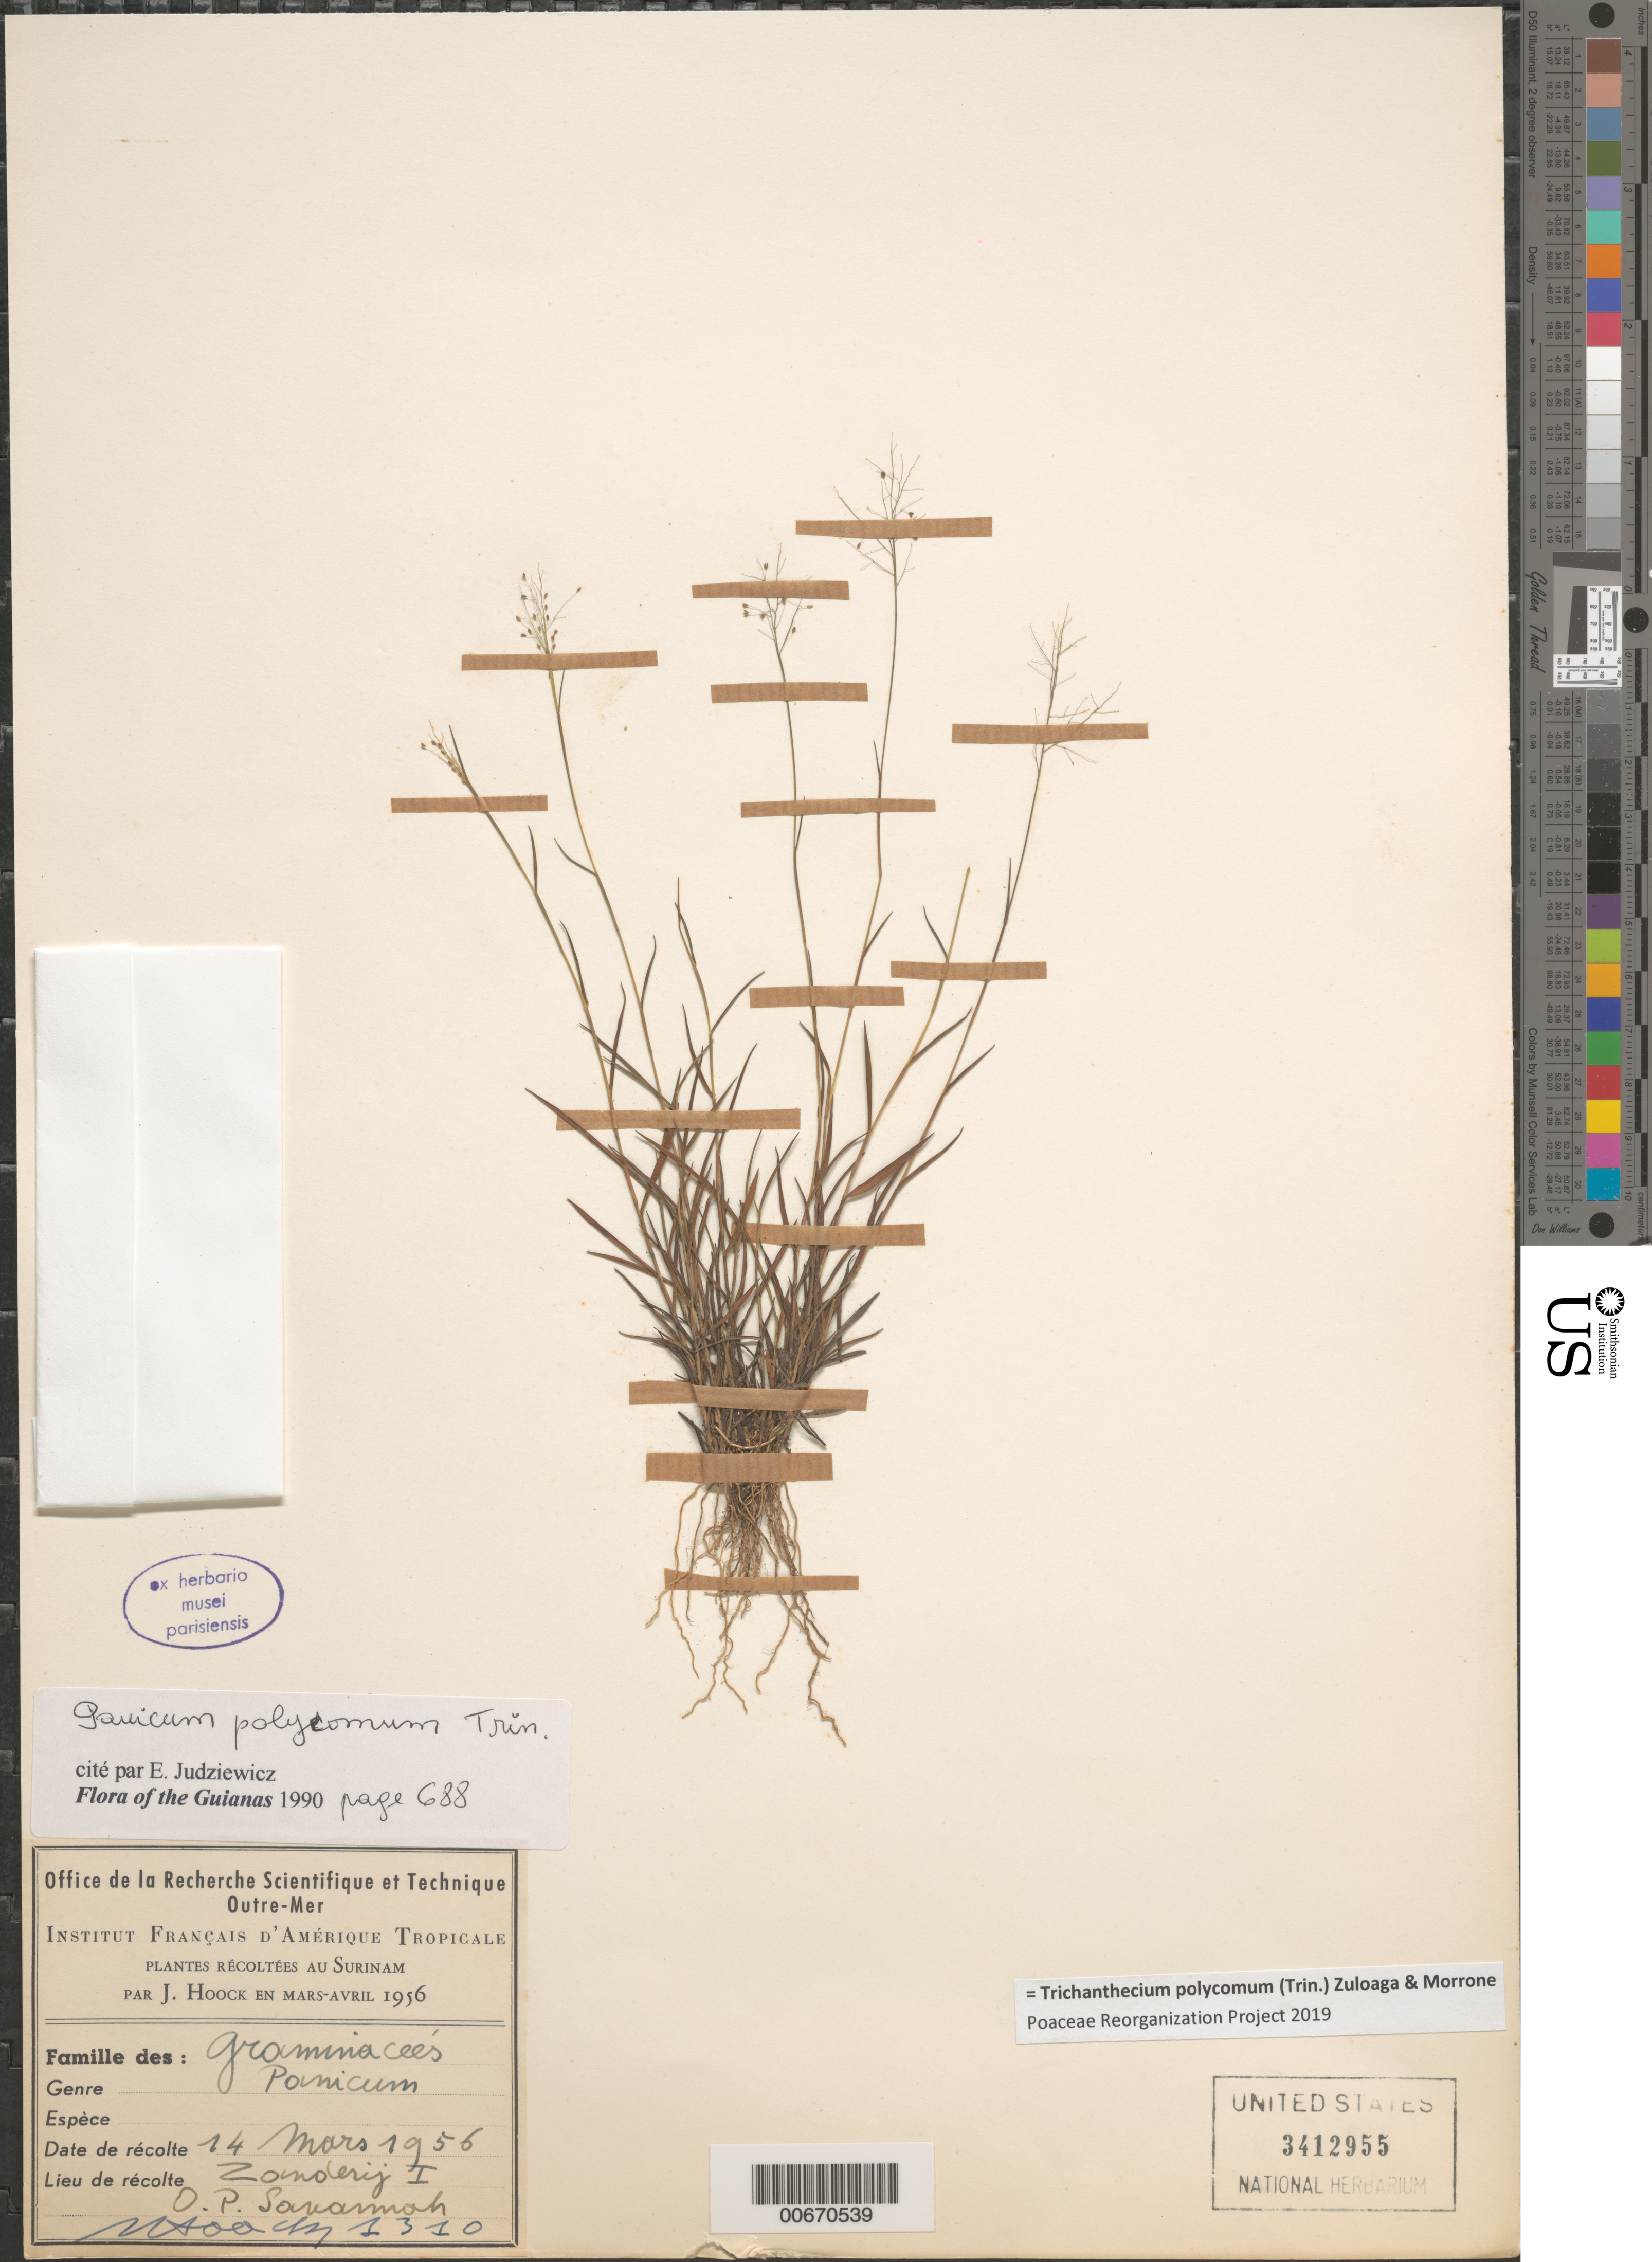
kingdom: Plantae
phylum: Tracheophyta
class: Liliopsida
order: Poales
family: Poaceae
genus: Trichanthecium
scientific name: Trichanthecium polycomum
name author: (Trin.) Zuloaga & Morrone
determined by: Poaceae Reorganization Project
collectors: J. Hoock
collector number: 1310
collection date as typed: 14-Mar-56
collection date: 1956-03-14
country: Suriname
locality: Zanderij I, O.P. Savanna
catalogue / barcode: US 3412955